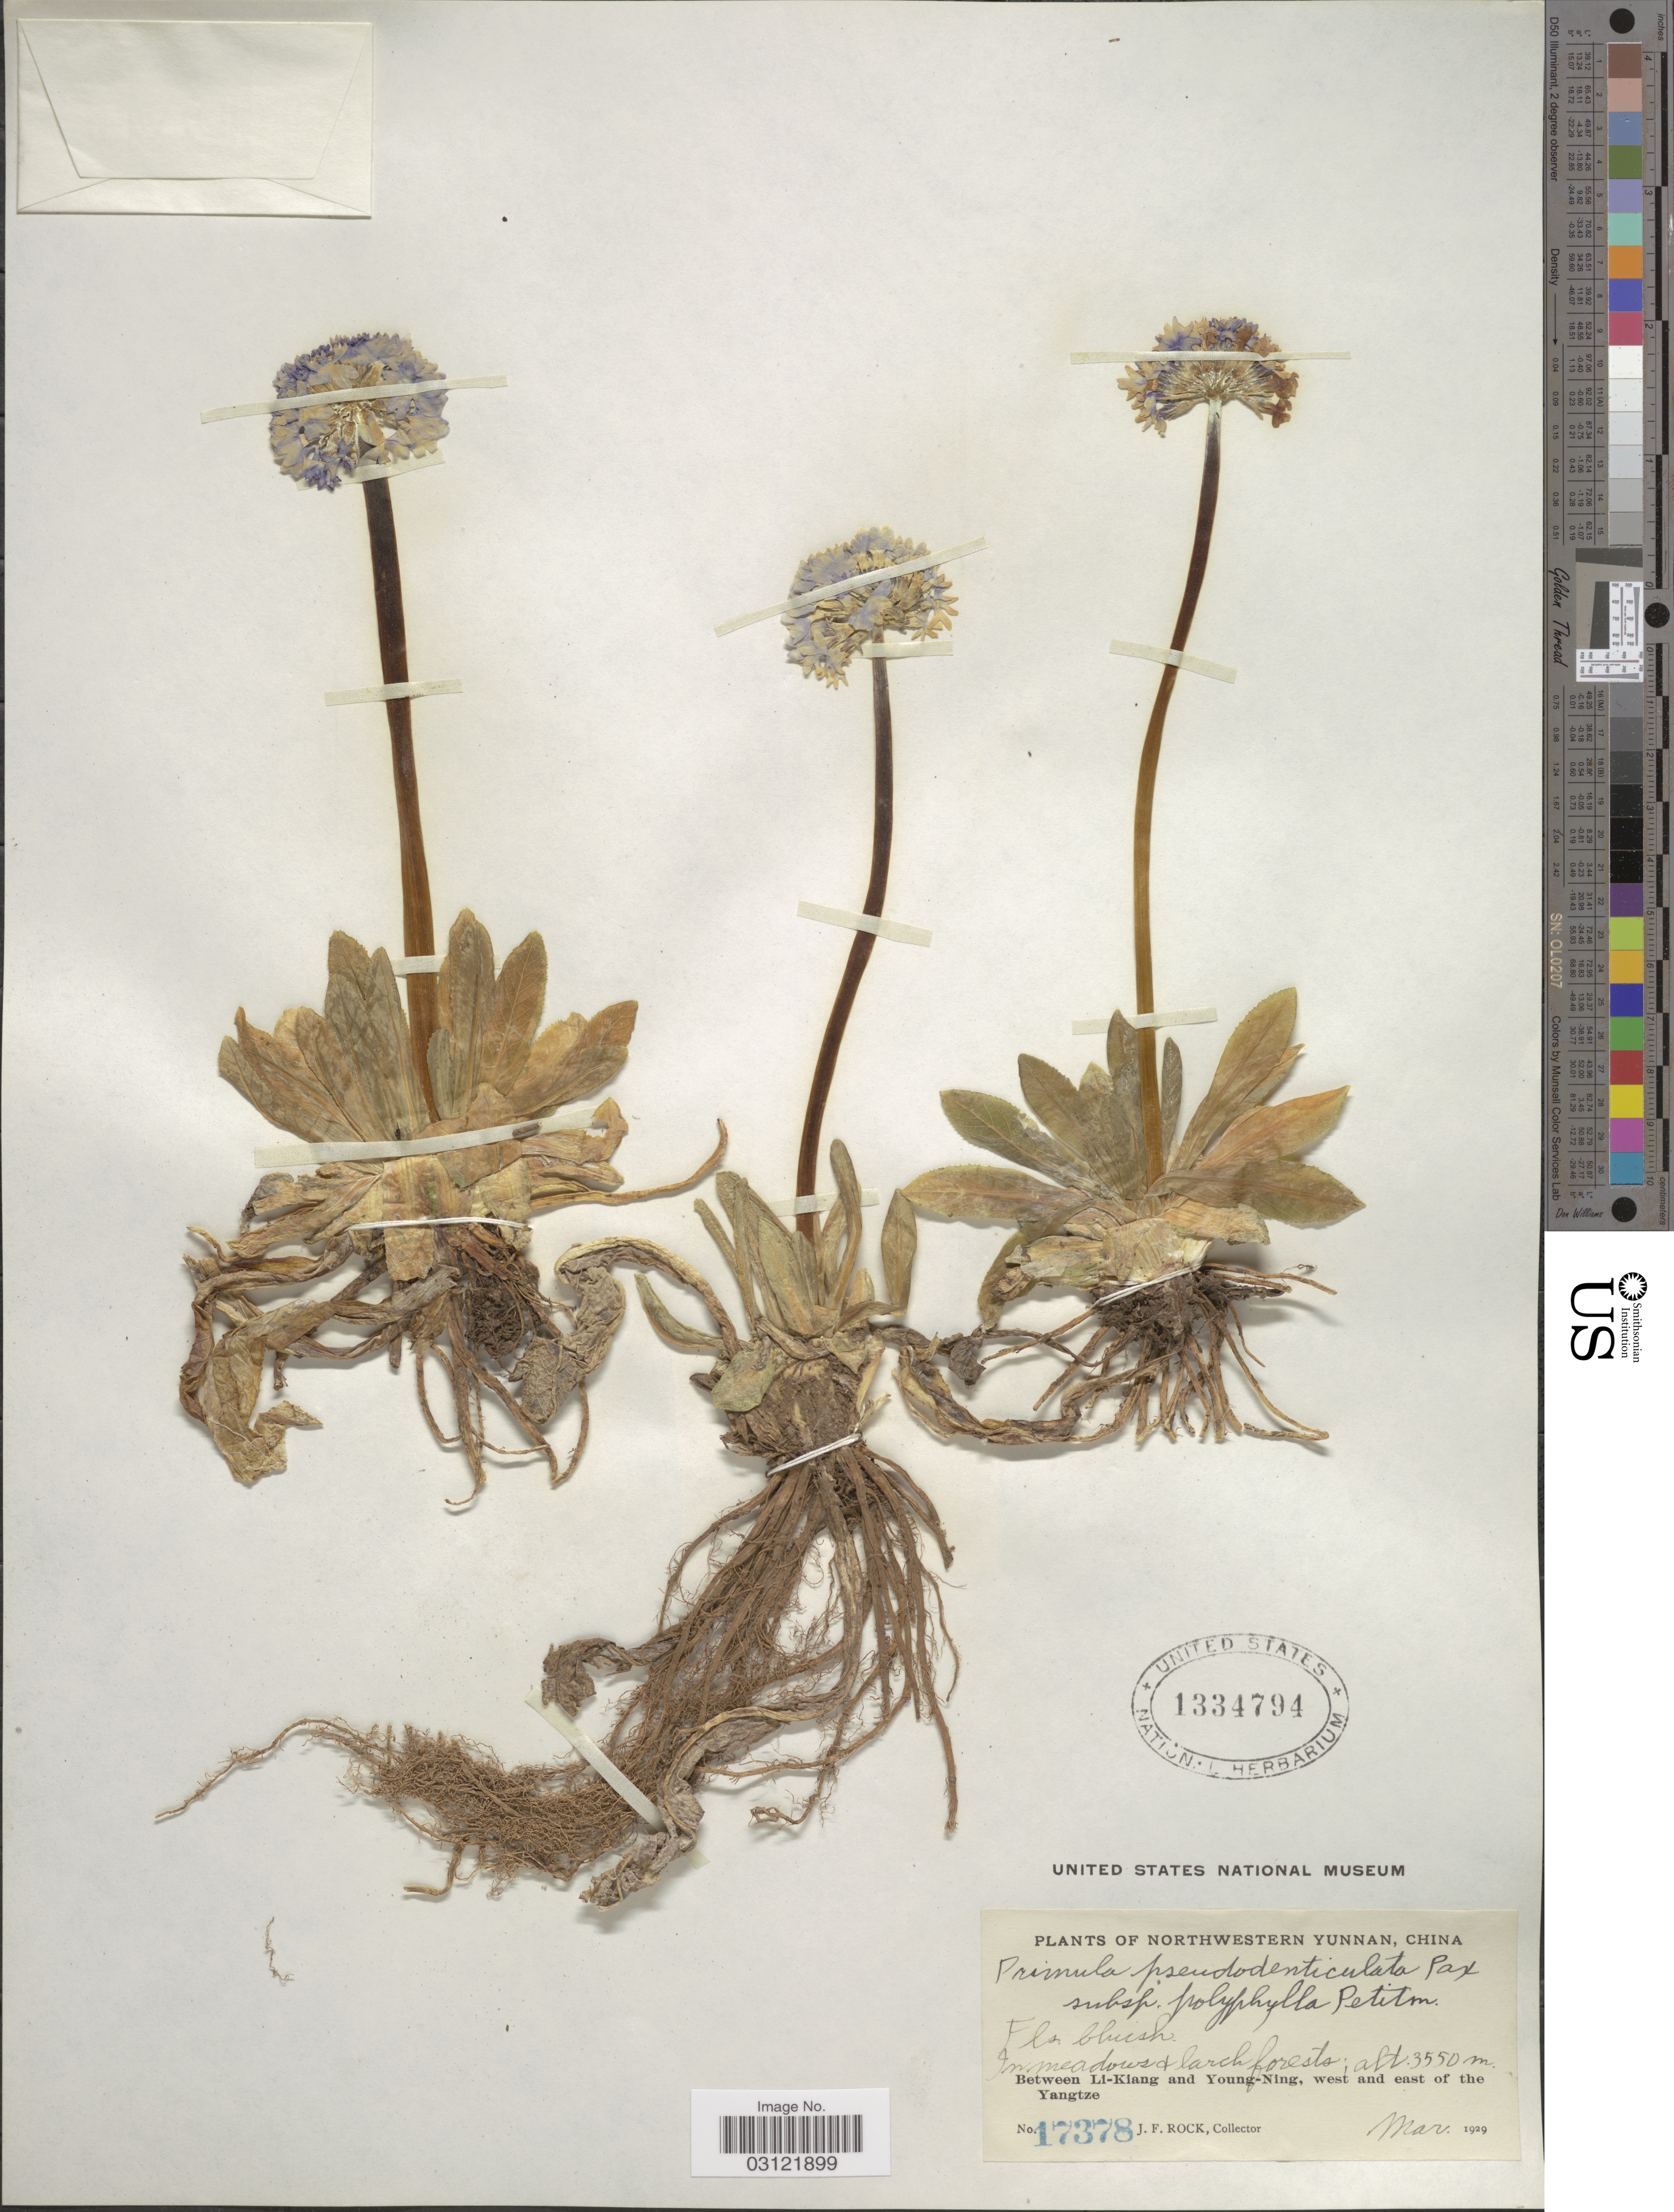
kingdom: Plantae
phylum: Tracheophyta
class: Magnoliopsida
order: Ericales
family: Primulaceae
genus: Primula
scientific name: Primula pseudodenticulata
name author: Pax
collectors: J. Rock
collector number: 17378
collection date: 1929-03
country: China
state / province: Yunnan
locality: Northwestern Yunnan. Between Li-Kiang and Young-Ning, west and east of the Yangtze.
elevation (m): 3550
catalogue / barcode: US 1334794